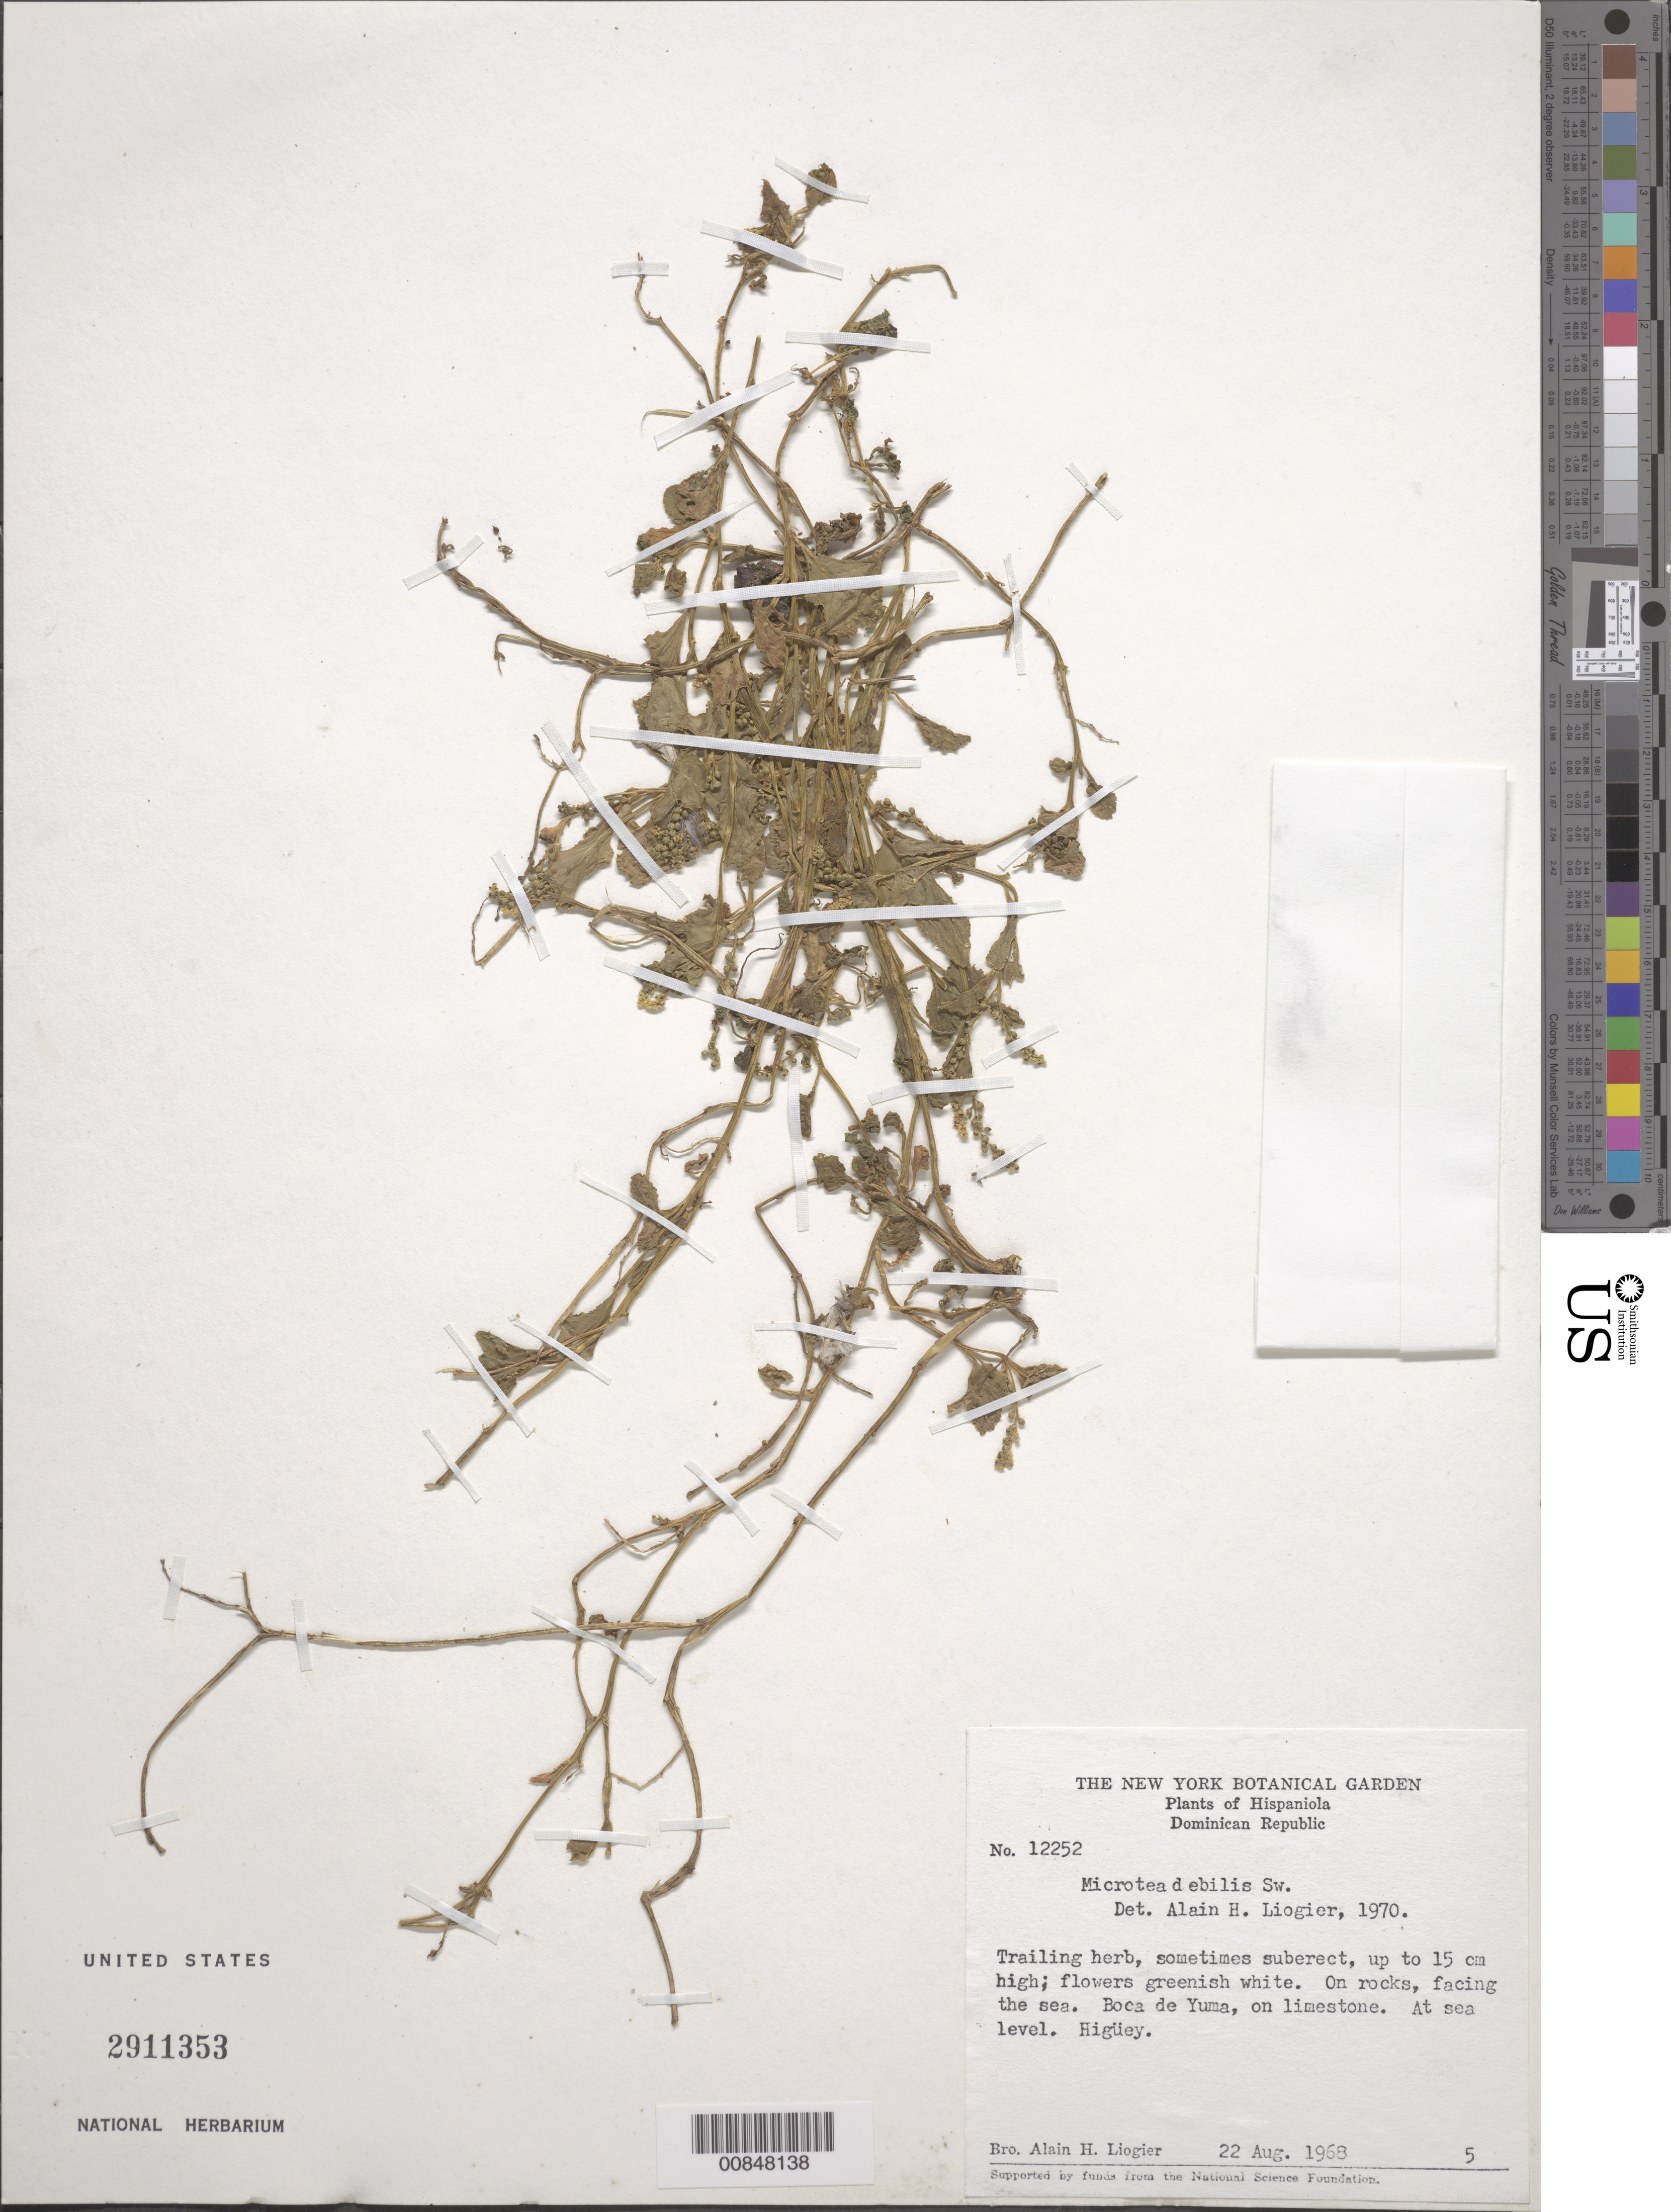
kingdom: Plantae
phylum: Tracheophyta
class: Magnoliopsida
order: Caryophyllales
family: Microteaceae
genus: Microtea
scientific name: Microtea debilis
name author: Sw.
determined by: Liogier, Alain H.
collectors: A. H. Liogier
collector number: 12252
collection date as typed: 22 Aug 1968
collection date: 1968-08-22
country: Dominican Republic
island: Hispaniola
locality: Boca de Yuma, Higüey.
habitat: On rocks, facing the sea. On limestone.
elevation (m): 0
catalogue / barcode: US 2911353